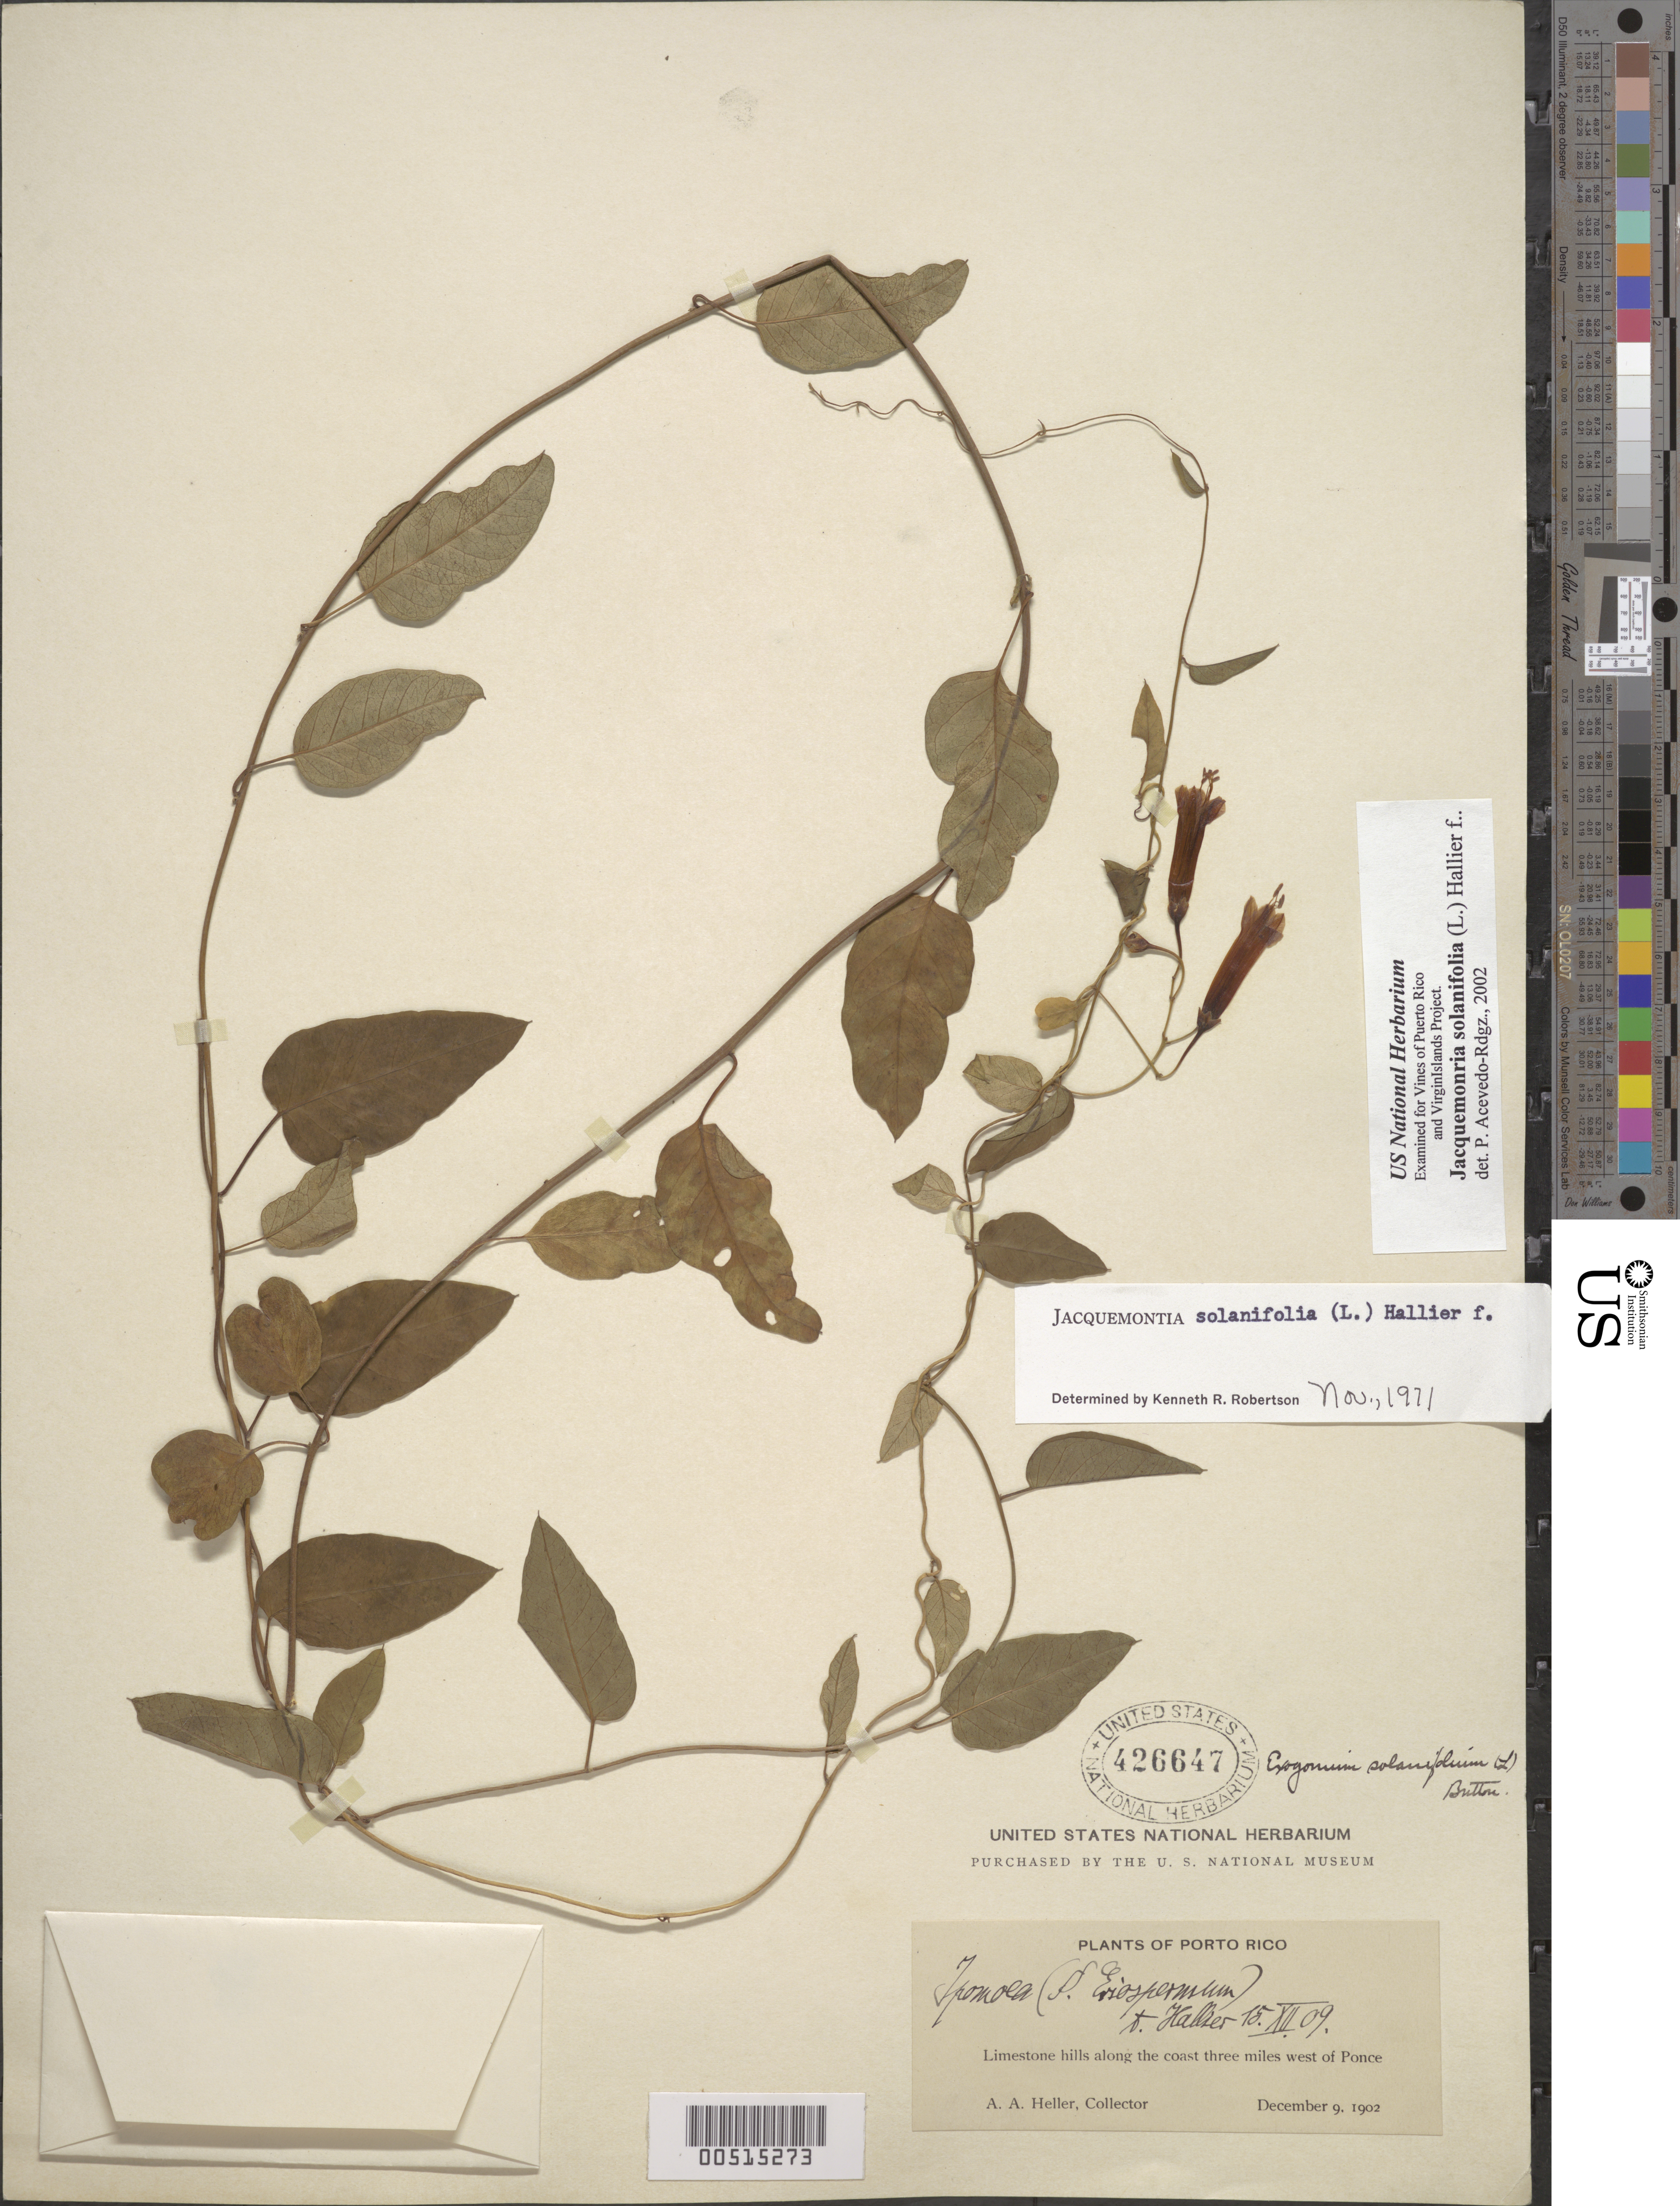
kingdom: Plantae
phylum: Tracheophyta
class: Magnoliopsida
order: Solanales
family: Convolvulaceae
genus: Jacquemontia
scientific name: Jacquemontia solanifolia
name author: (L.) Hallier f.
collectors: A. A. Heller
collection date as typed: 09 Dec 1902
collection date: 1902-12-09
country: Puerto Rico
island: Greater Antilles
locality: Three miles west of Ponce. Limestone hills along the coast.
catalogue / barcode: US 426647